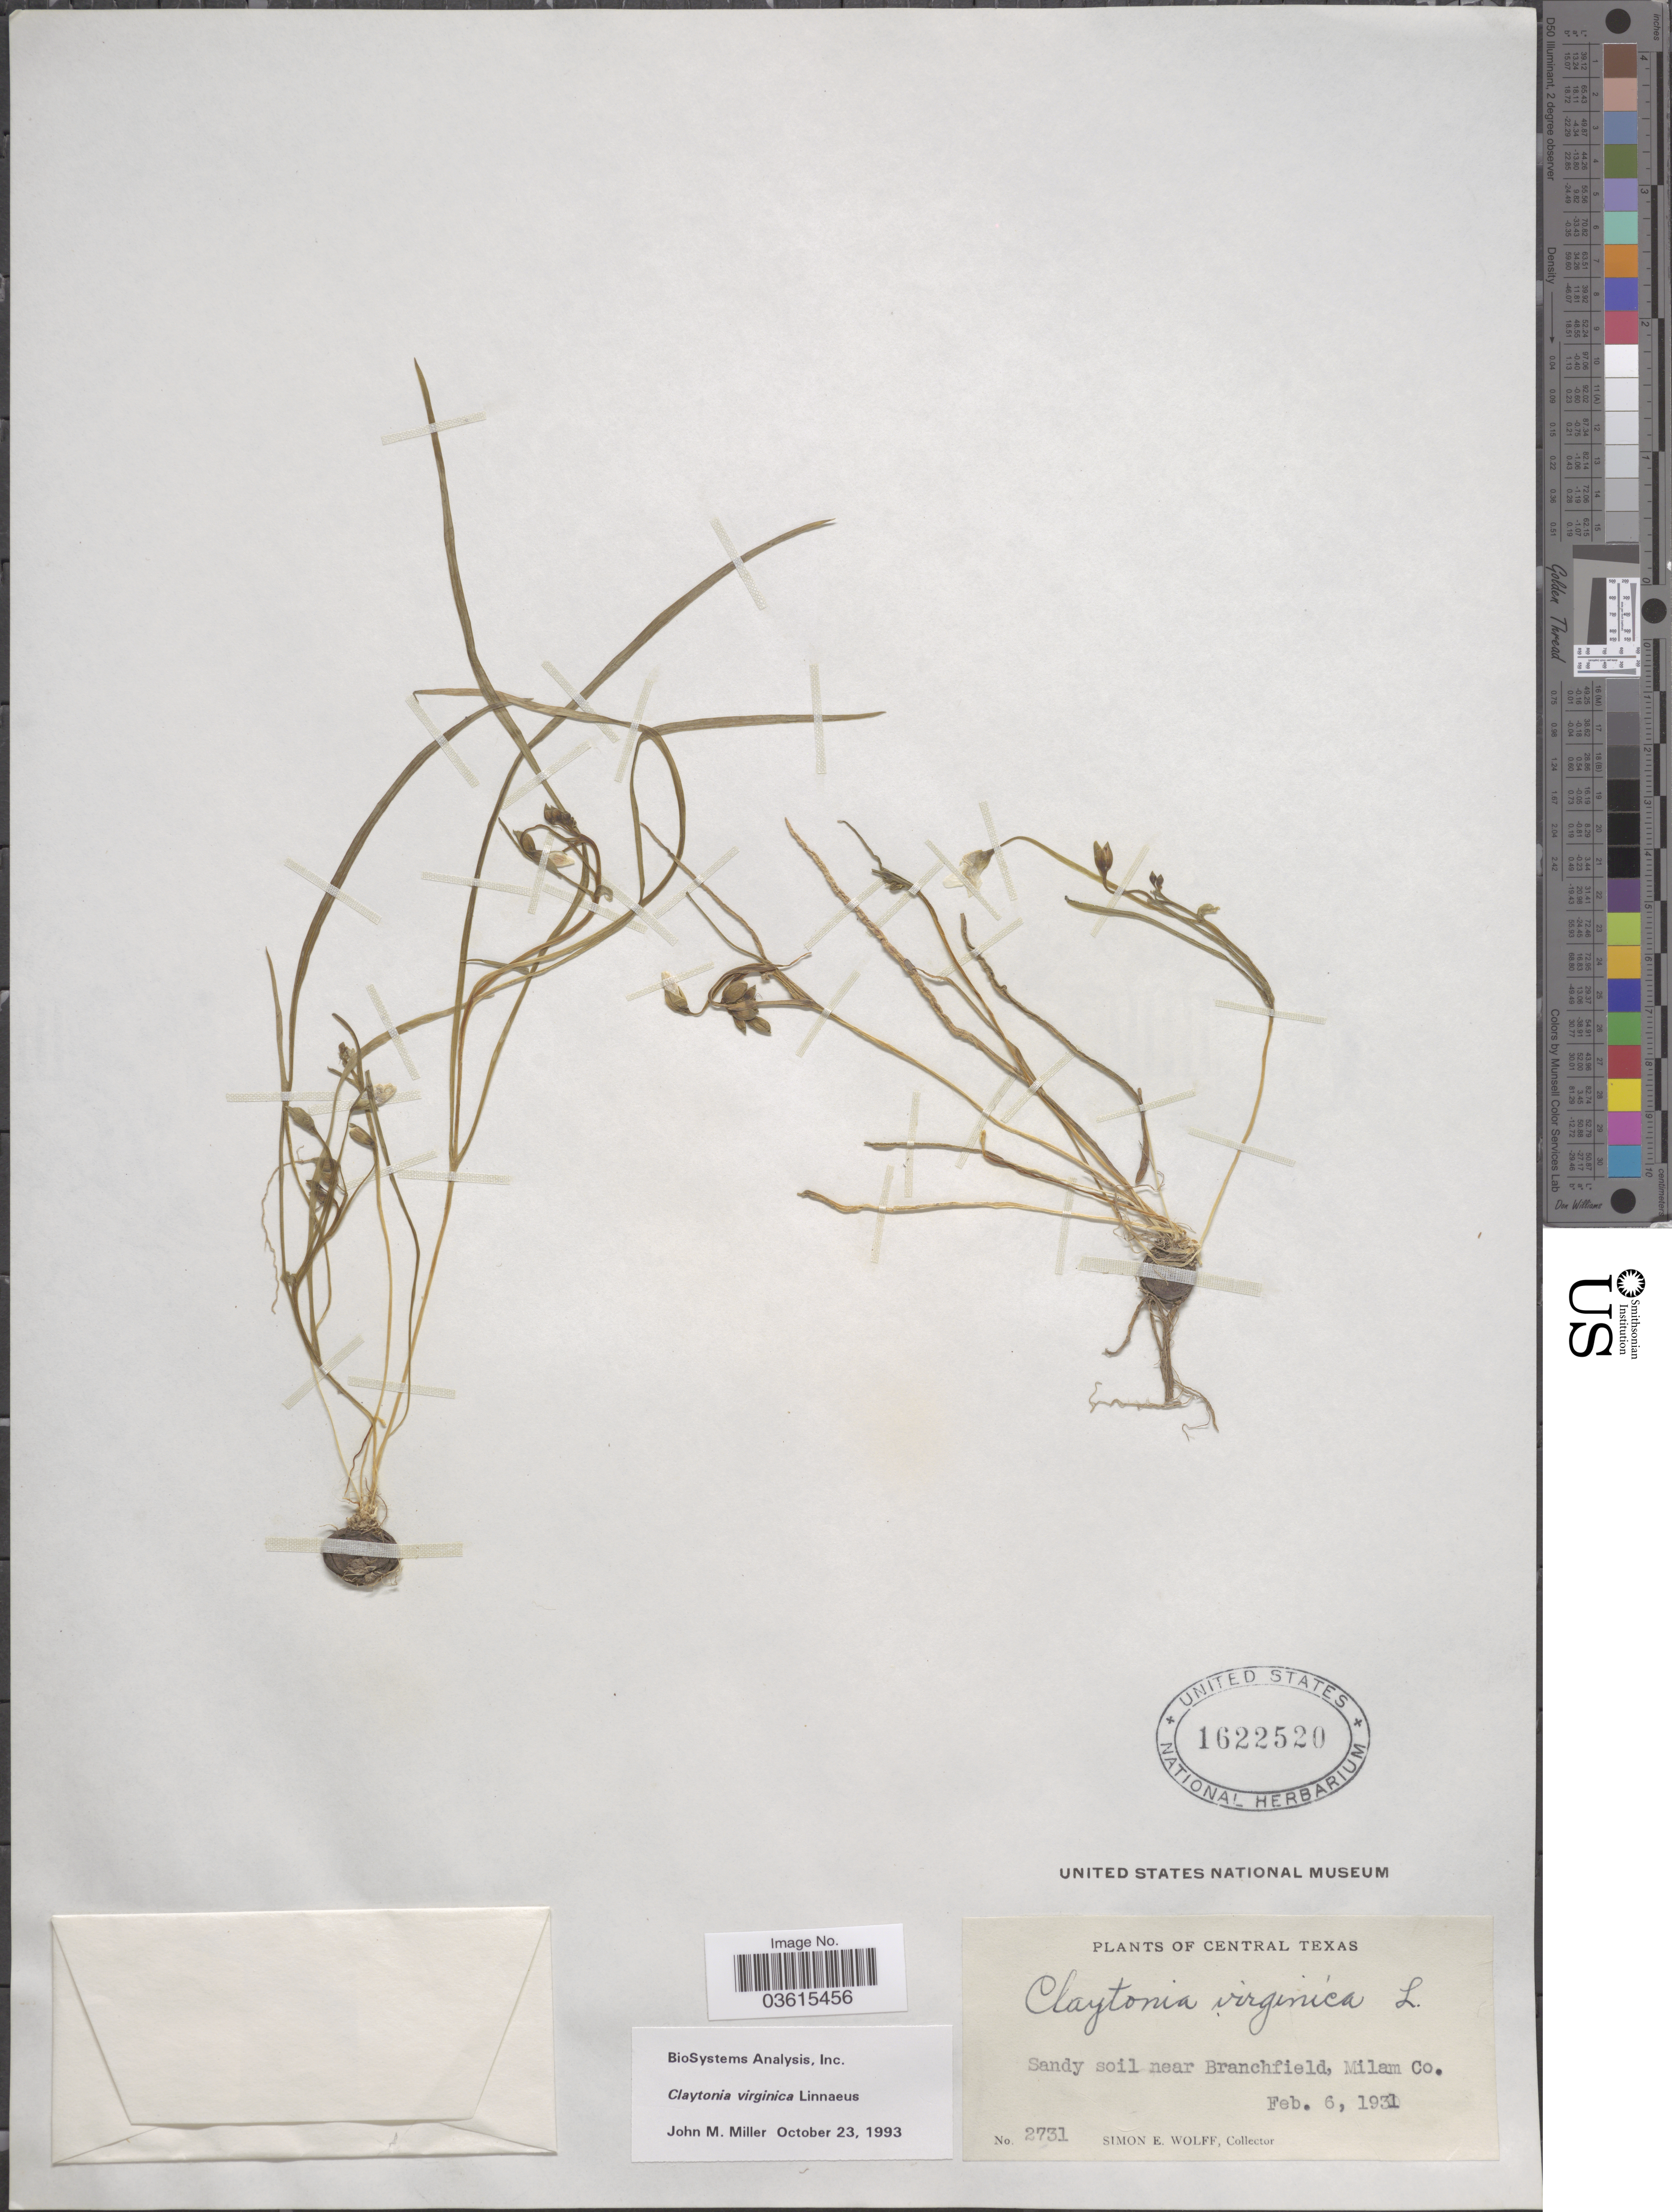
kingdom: Plantae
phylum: Tracheophyta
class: Magnoliopsida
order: Caryophyllales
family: Montiaceae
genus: Claytonia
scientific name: Claytonia virginica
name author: L.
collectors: S. E. Wolff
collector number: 2731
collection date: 1931-02-06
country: United States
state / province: Texas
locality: Central Texas. Near Branchfield, Milam Co.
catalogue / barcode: US 1622520